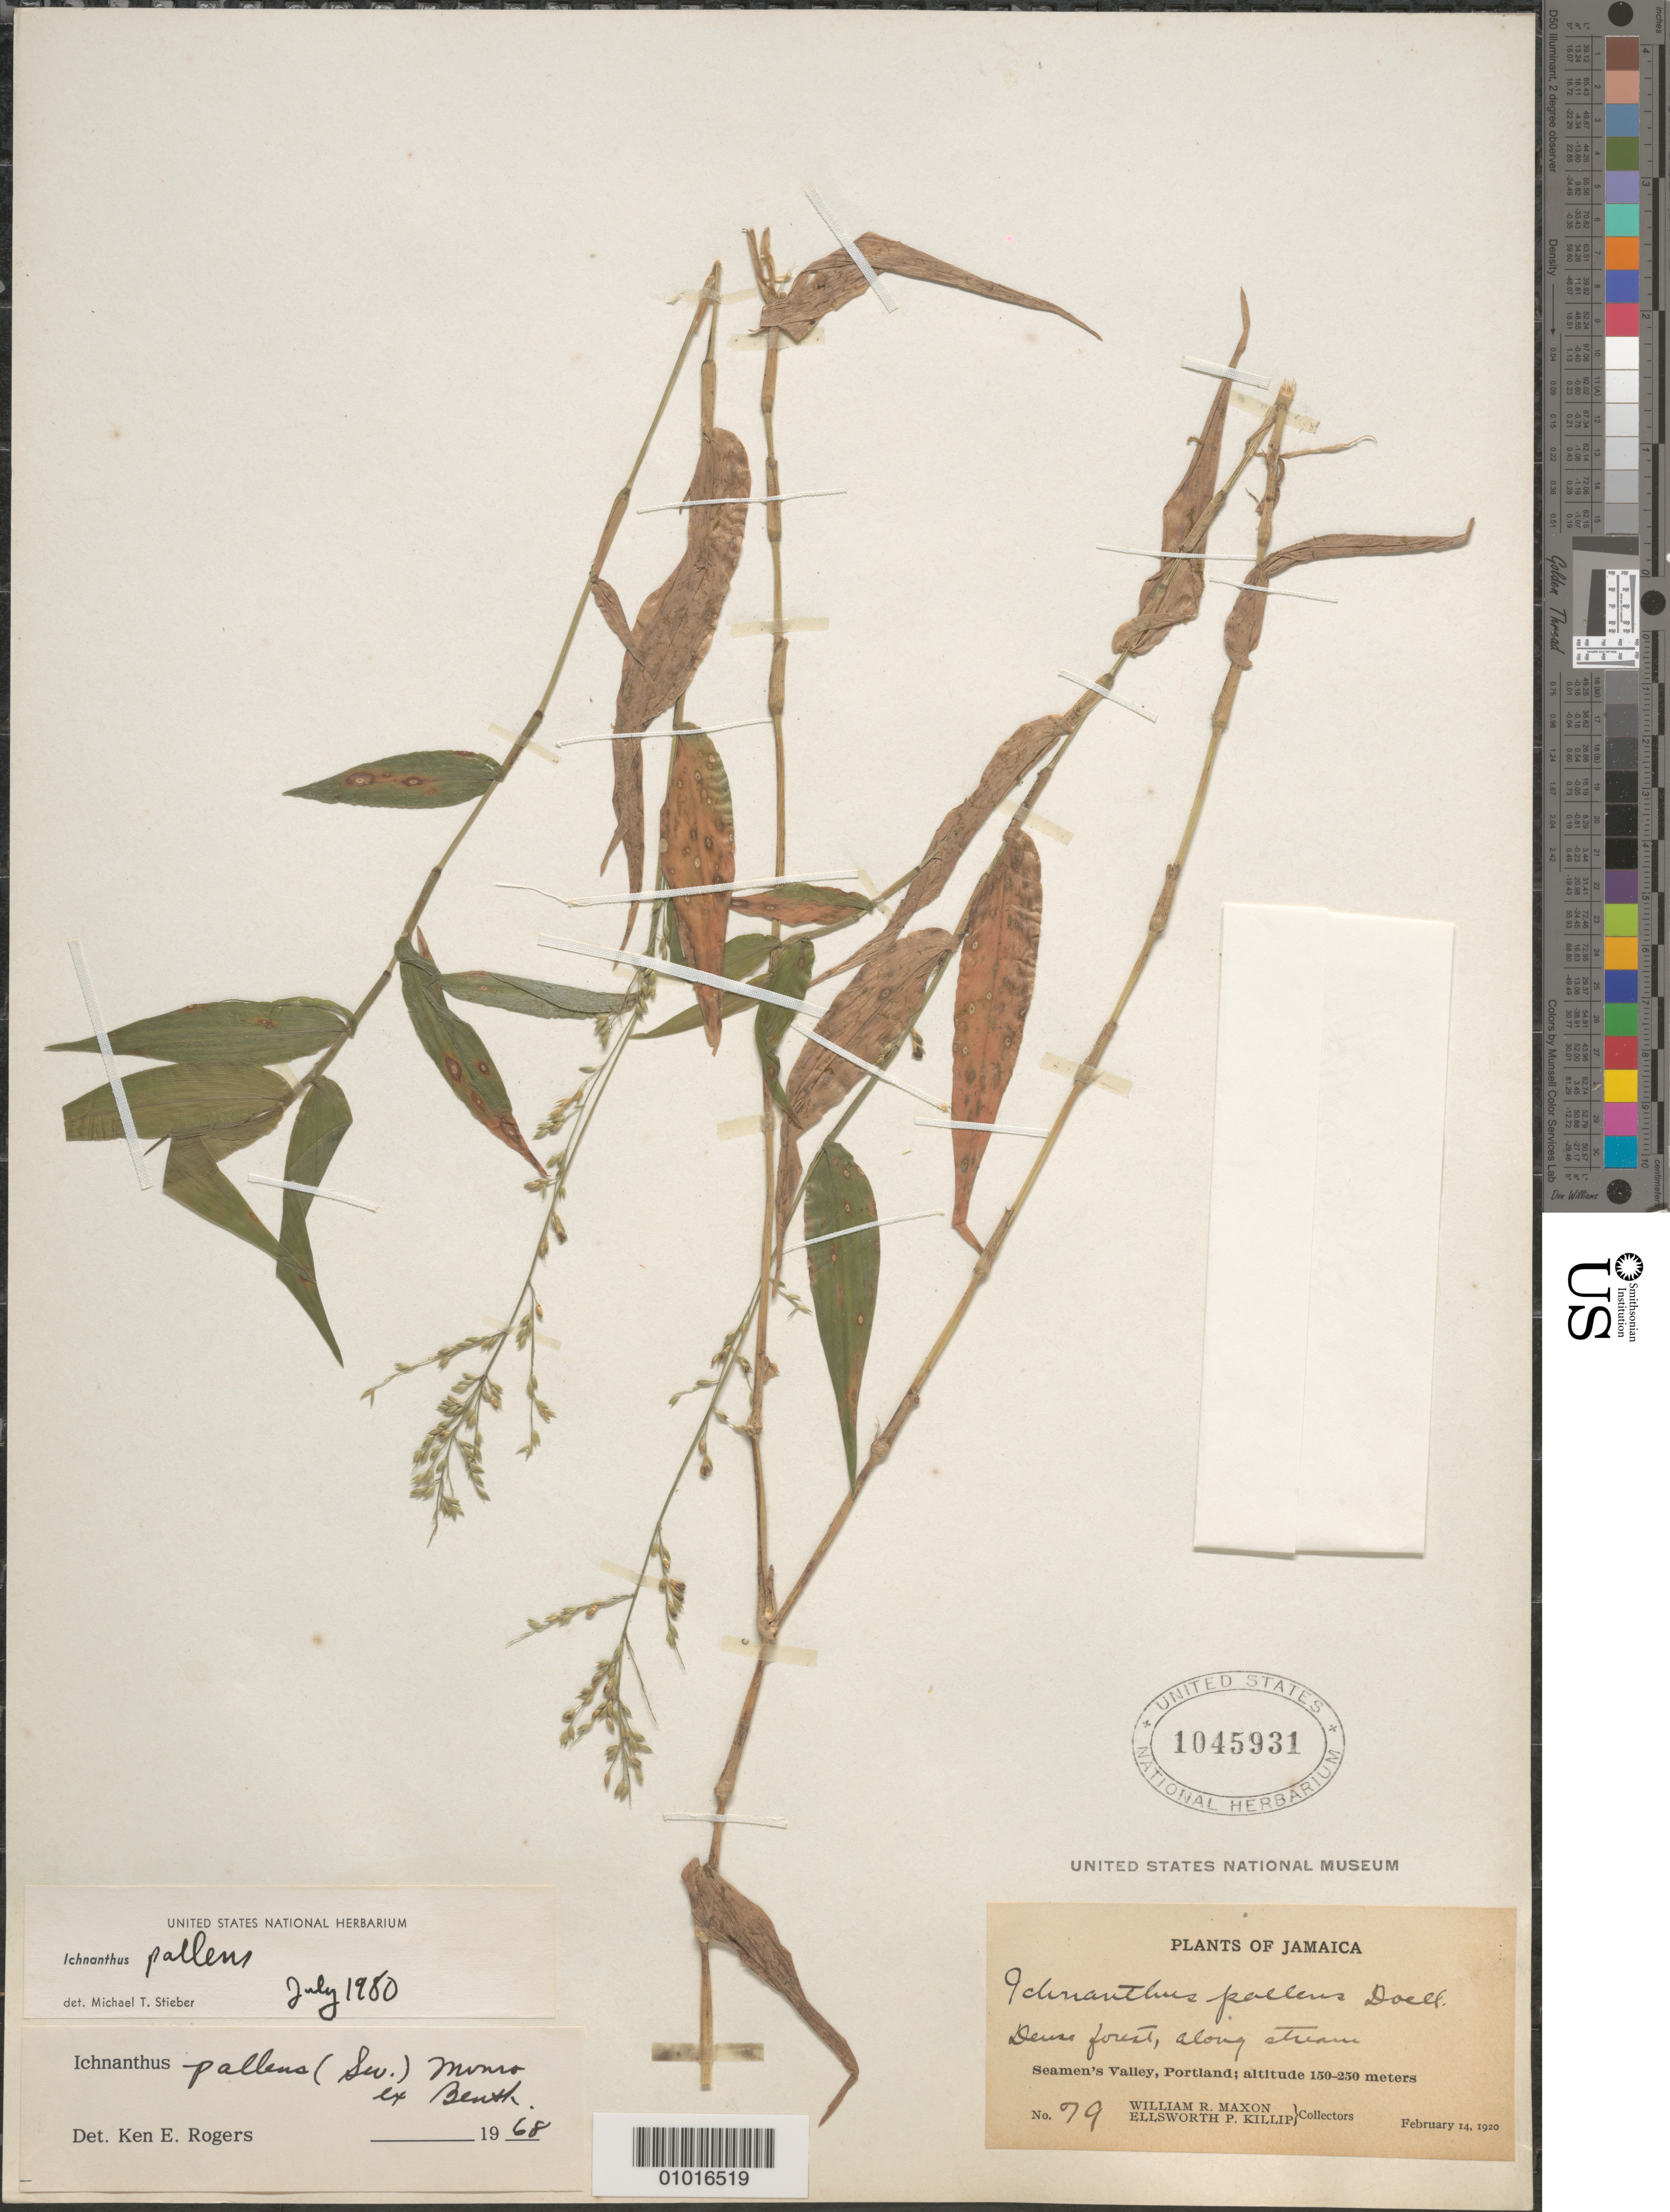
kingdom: Plantae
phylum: Tracheophyta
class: Liliopsida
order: Poales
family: Poaceae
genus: Ichnanthus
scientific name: Ichnanthus pallens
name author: (Sw.) Munro ex Benth.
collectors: W. R. Maxon & E. P. Killip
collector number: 79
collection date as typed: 14 Feb 1920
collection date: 1920-02-14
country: Jamaica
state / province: Portland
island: Jamaica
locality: Seaman's Valley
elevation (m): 150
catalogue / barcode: US 1045931